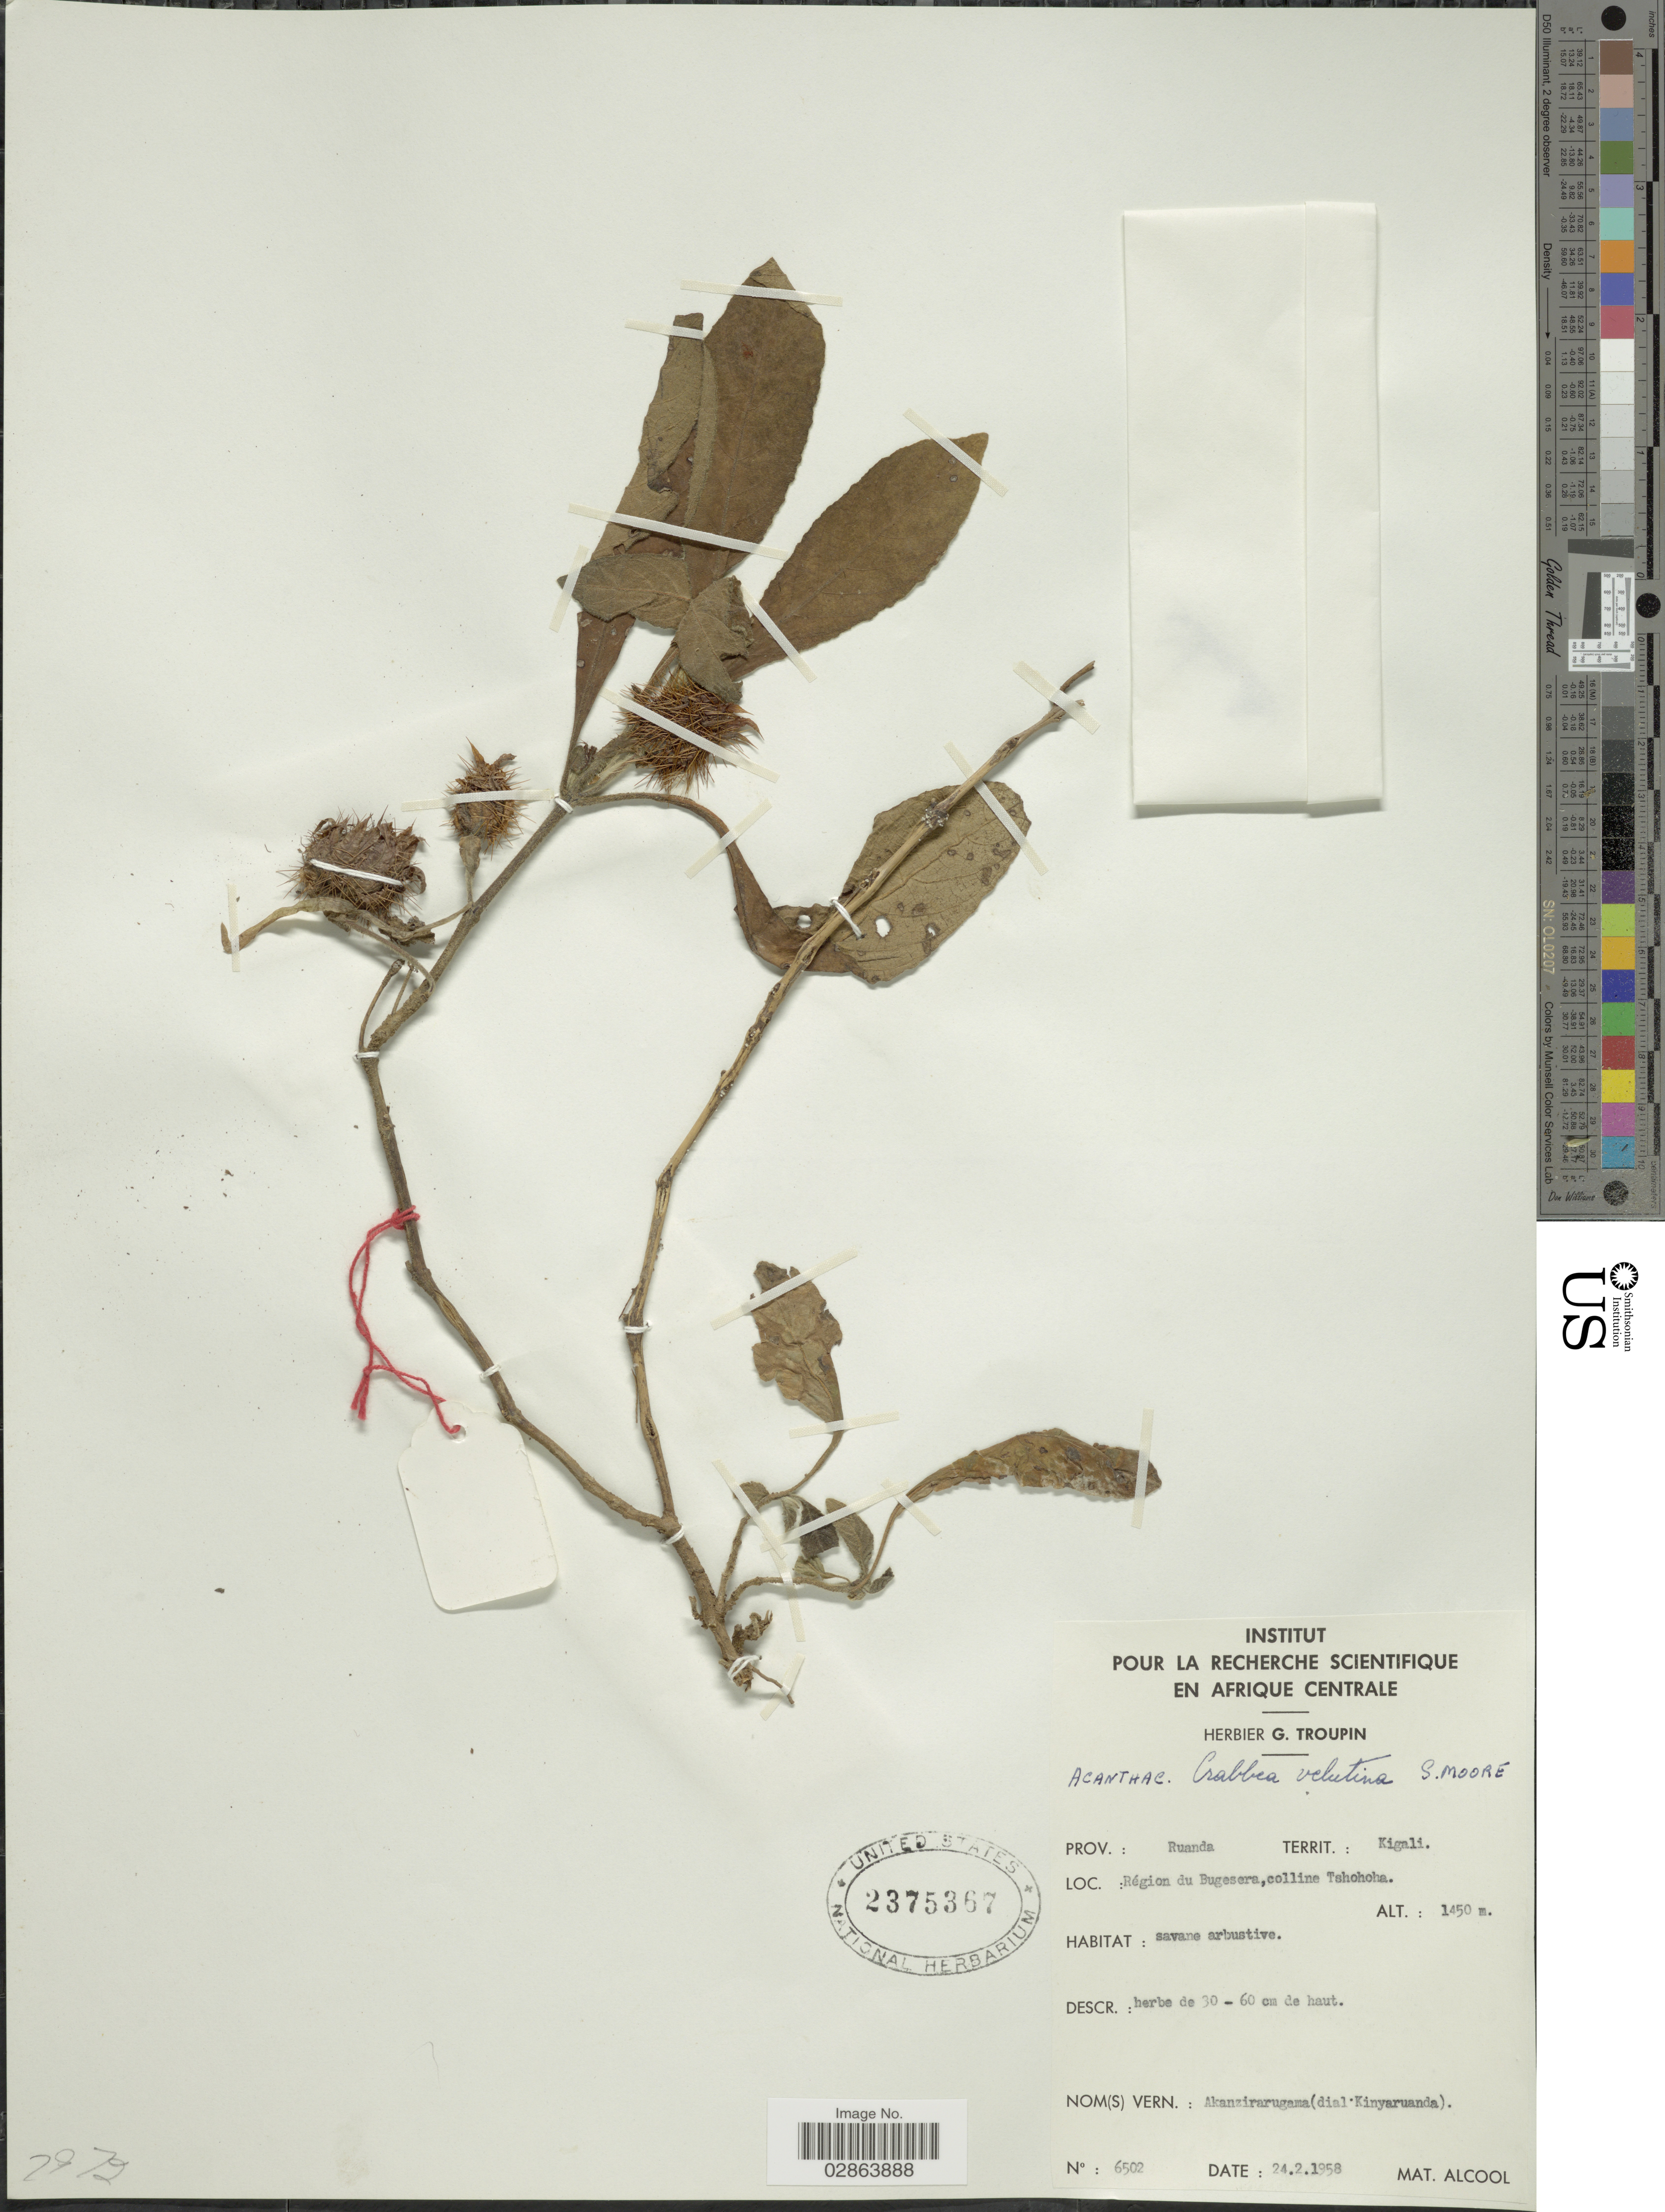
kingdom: Plantae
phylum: Tracheophyta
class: Magnoliopsida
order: Lamiales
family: Acanthaceae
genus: Crabbea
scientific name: Crabbea velutina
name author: S. Moore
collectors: ex herb. G. Troupin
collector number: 6502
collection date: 1958-02-24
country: Rwanda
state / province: Kigali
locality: Prov.: Ruanda, Territ.: Kigali, Région du Bugesera, colline Tshohoha.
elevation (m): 1450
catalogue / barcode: US 2375367